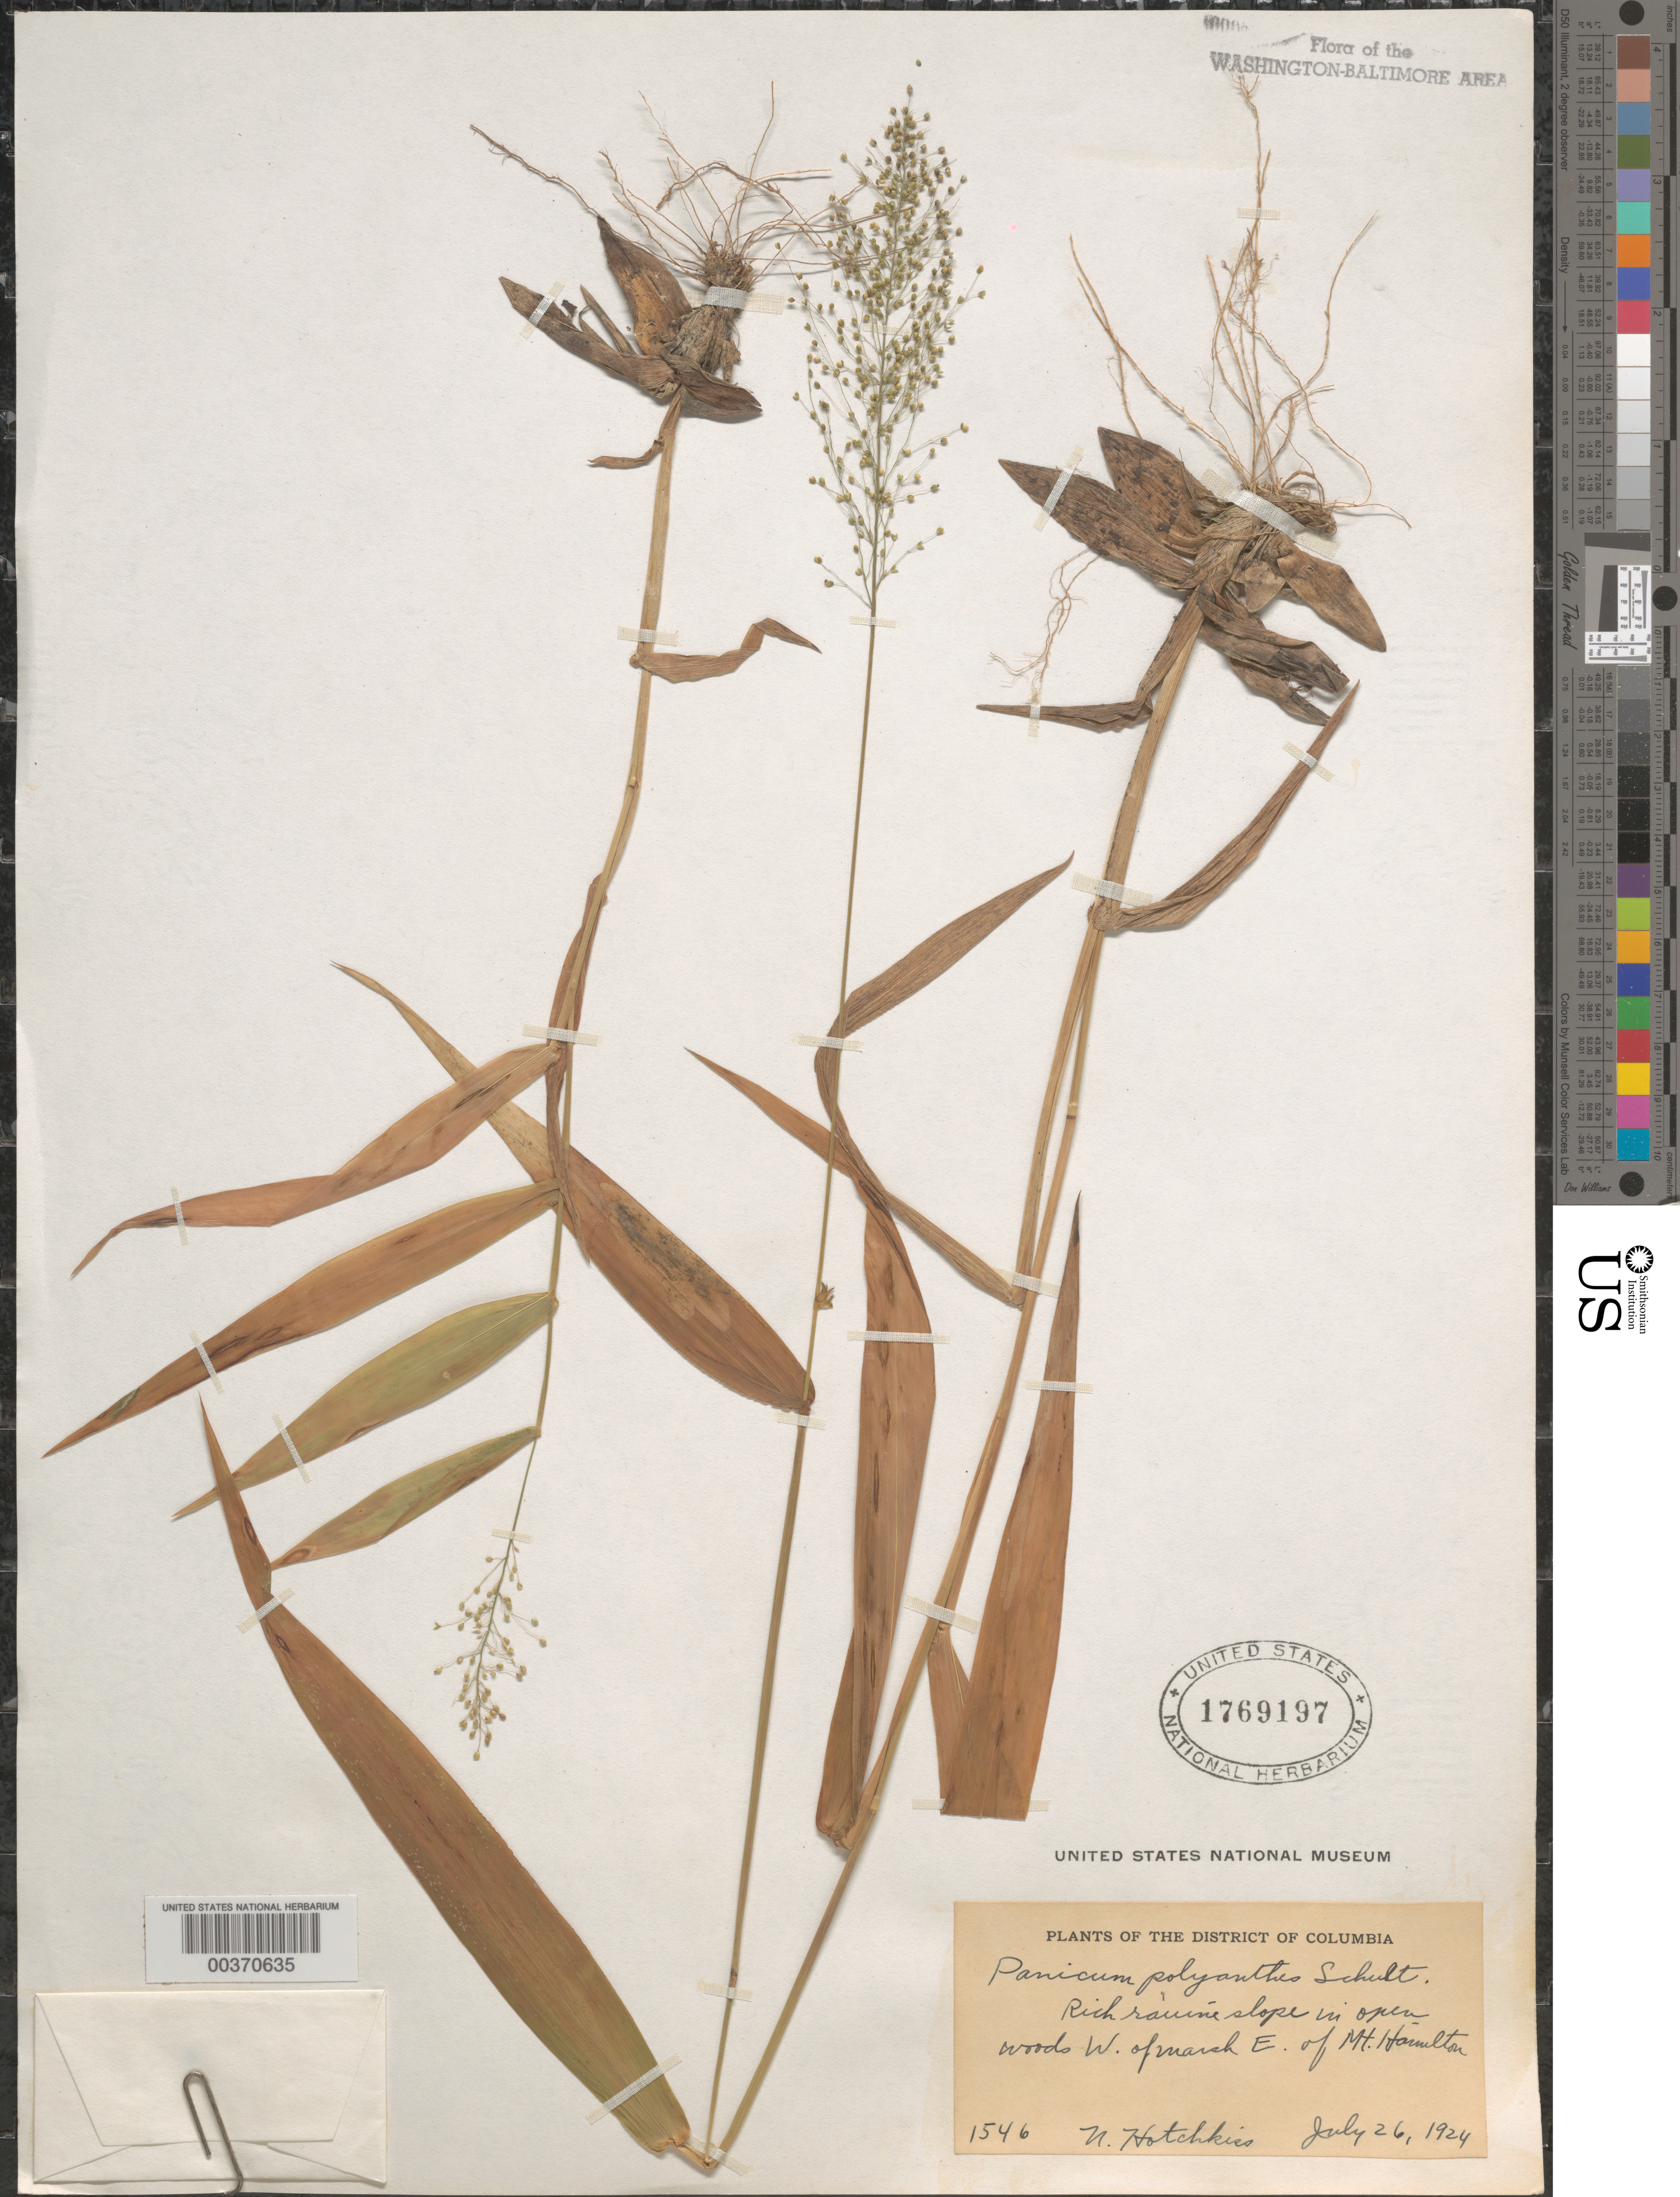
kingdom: Plantae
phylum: Tracheophyta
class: Liliopsida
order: Poales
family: Poaceae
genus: Dichanthelium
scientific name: Dichanthelium sphaerocarpon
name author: (Elliott) Gould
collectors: N. Hotchkiss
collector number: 1546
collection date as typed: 26 Jul 1924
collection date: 1924-07-26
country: United States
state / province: District of Columbia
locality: East of Mount Hamilton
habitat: In open woods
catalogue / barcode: US 1769197